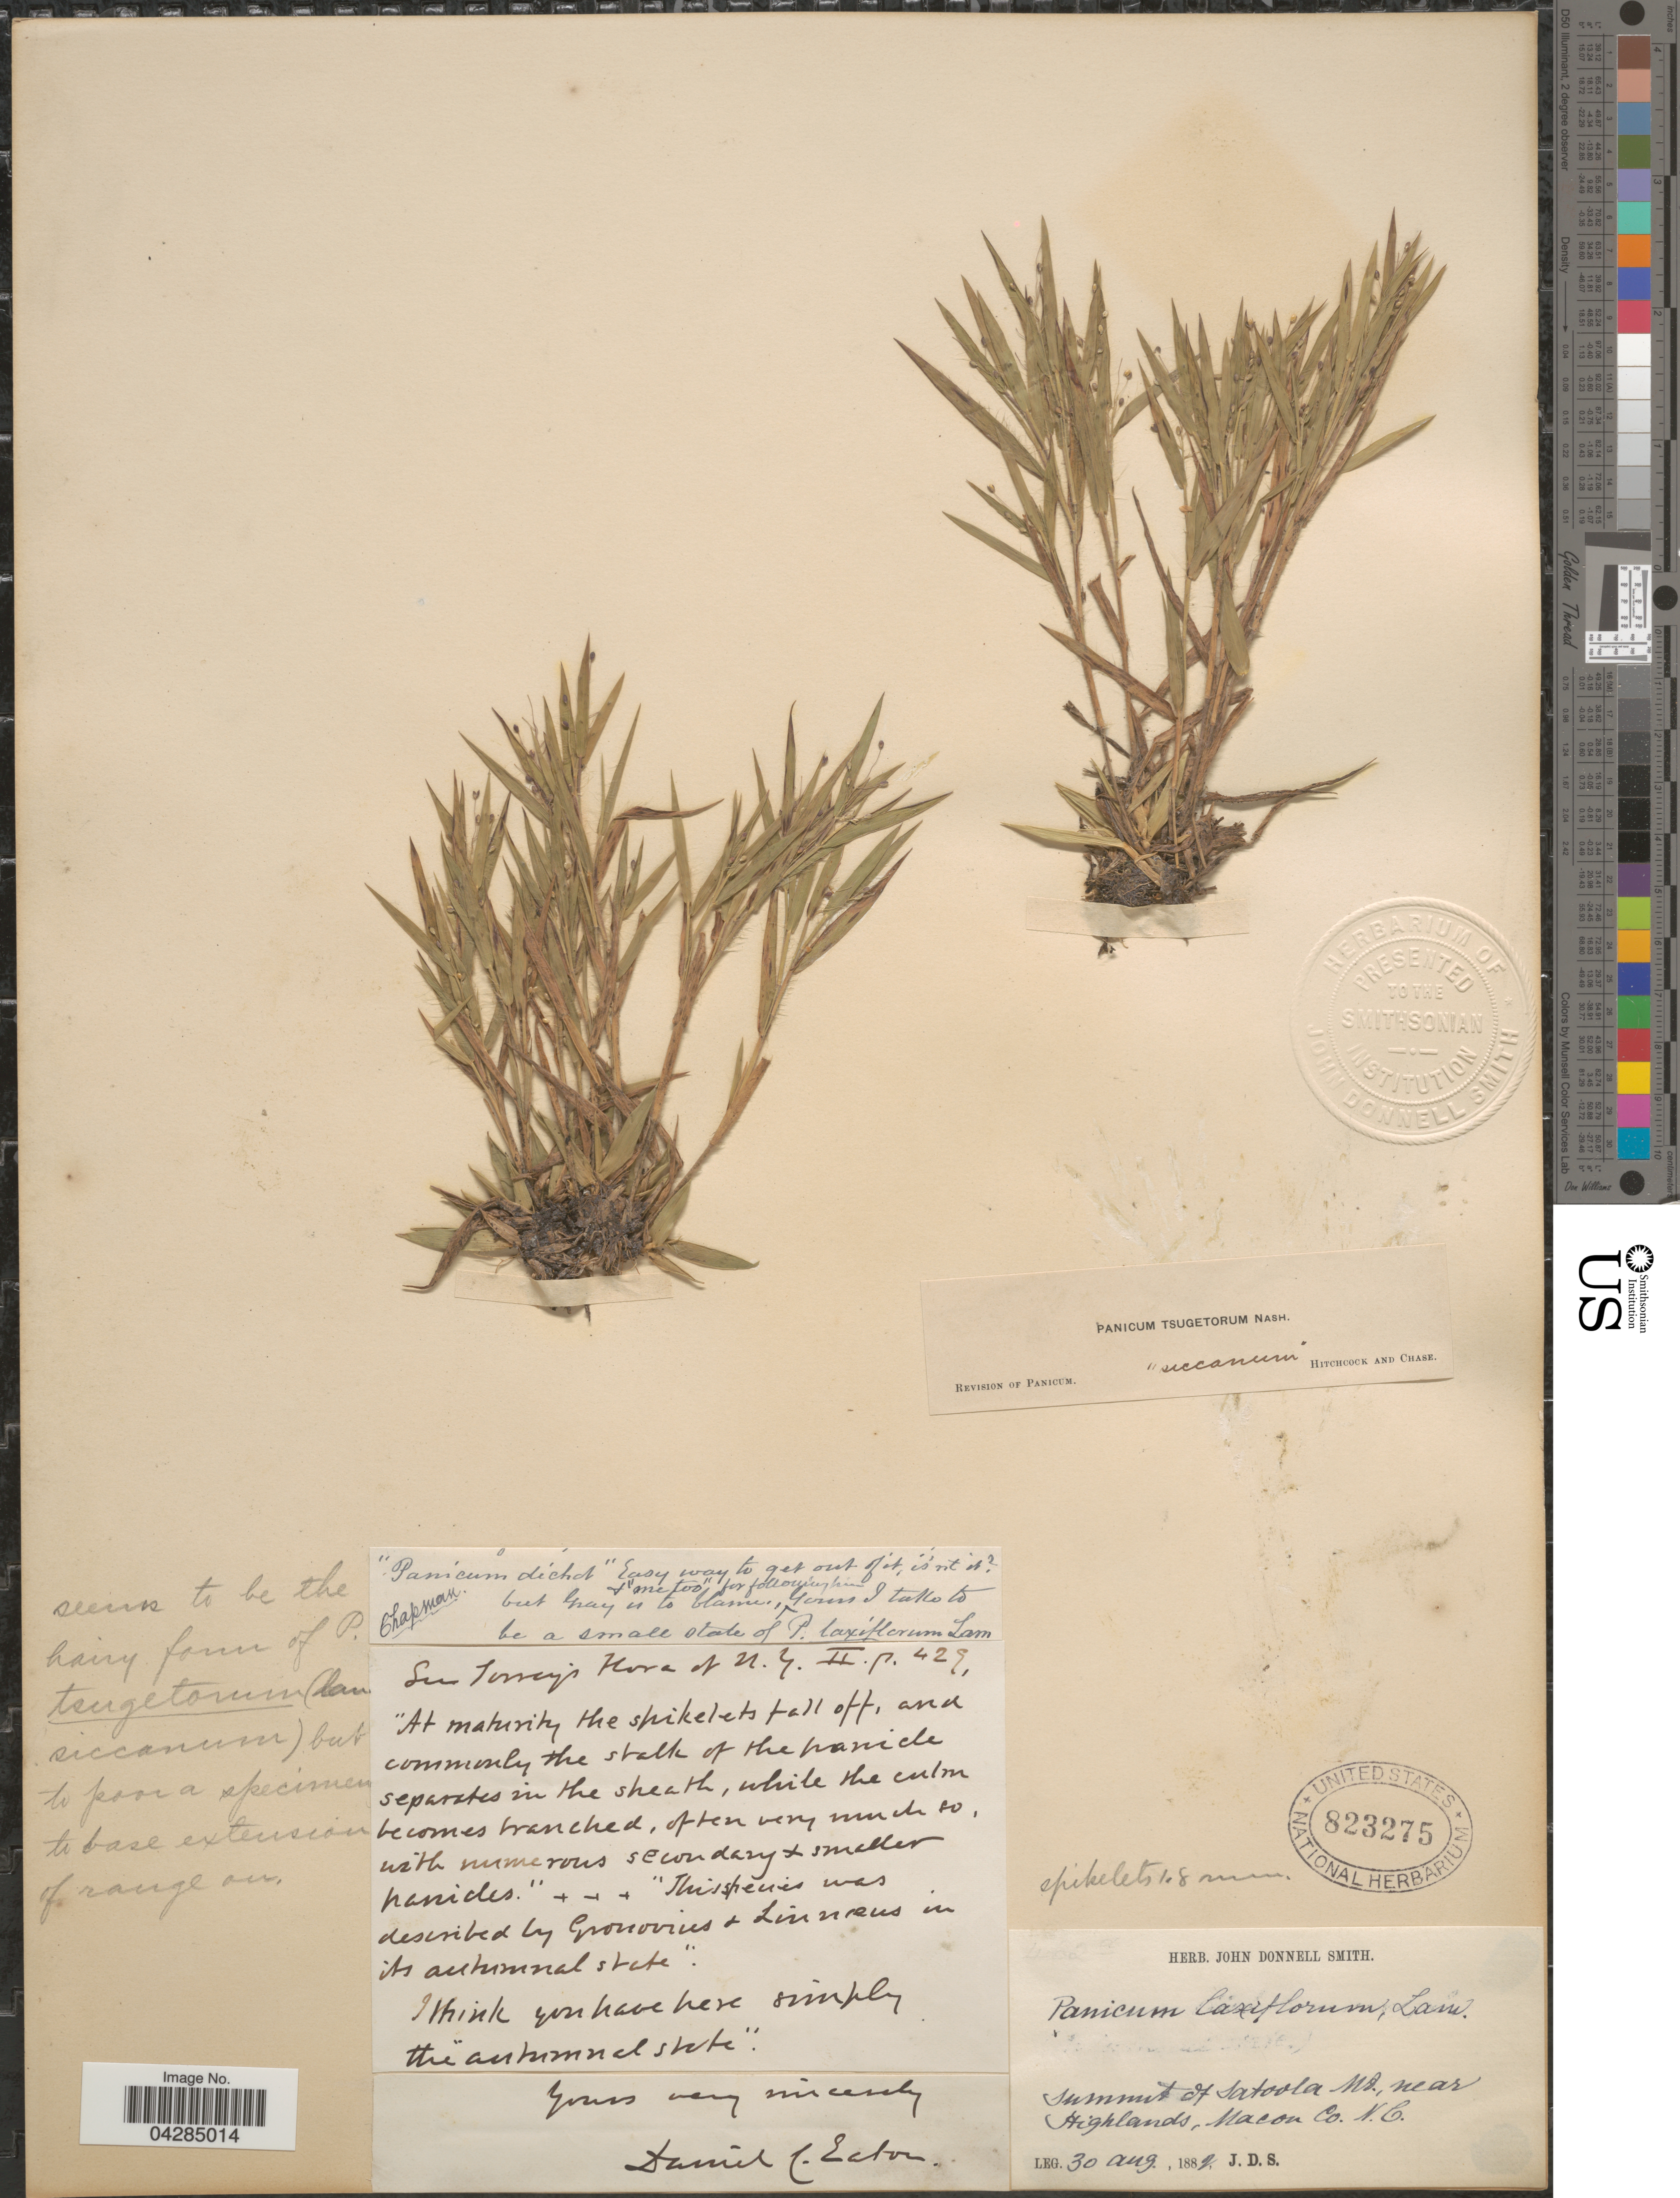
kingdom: Plantae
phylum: Tracheophyta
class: Liliopsida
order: Poales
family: Poaceae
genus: Dichanthelium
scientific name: Dichanthelium portoricense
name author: (Desv. ex Ham.) B.F. Hansen & Wunderlin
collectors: J. Donnell Smith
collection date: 1882-08-30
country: United States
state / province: North Carolina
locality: Summit of Satoola Mt, near Highlands, Macon Co.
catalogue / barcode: US 823275